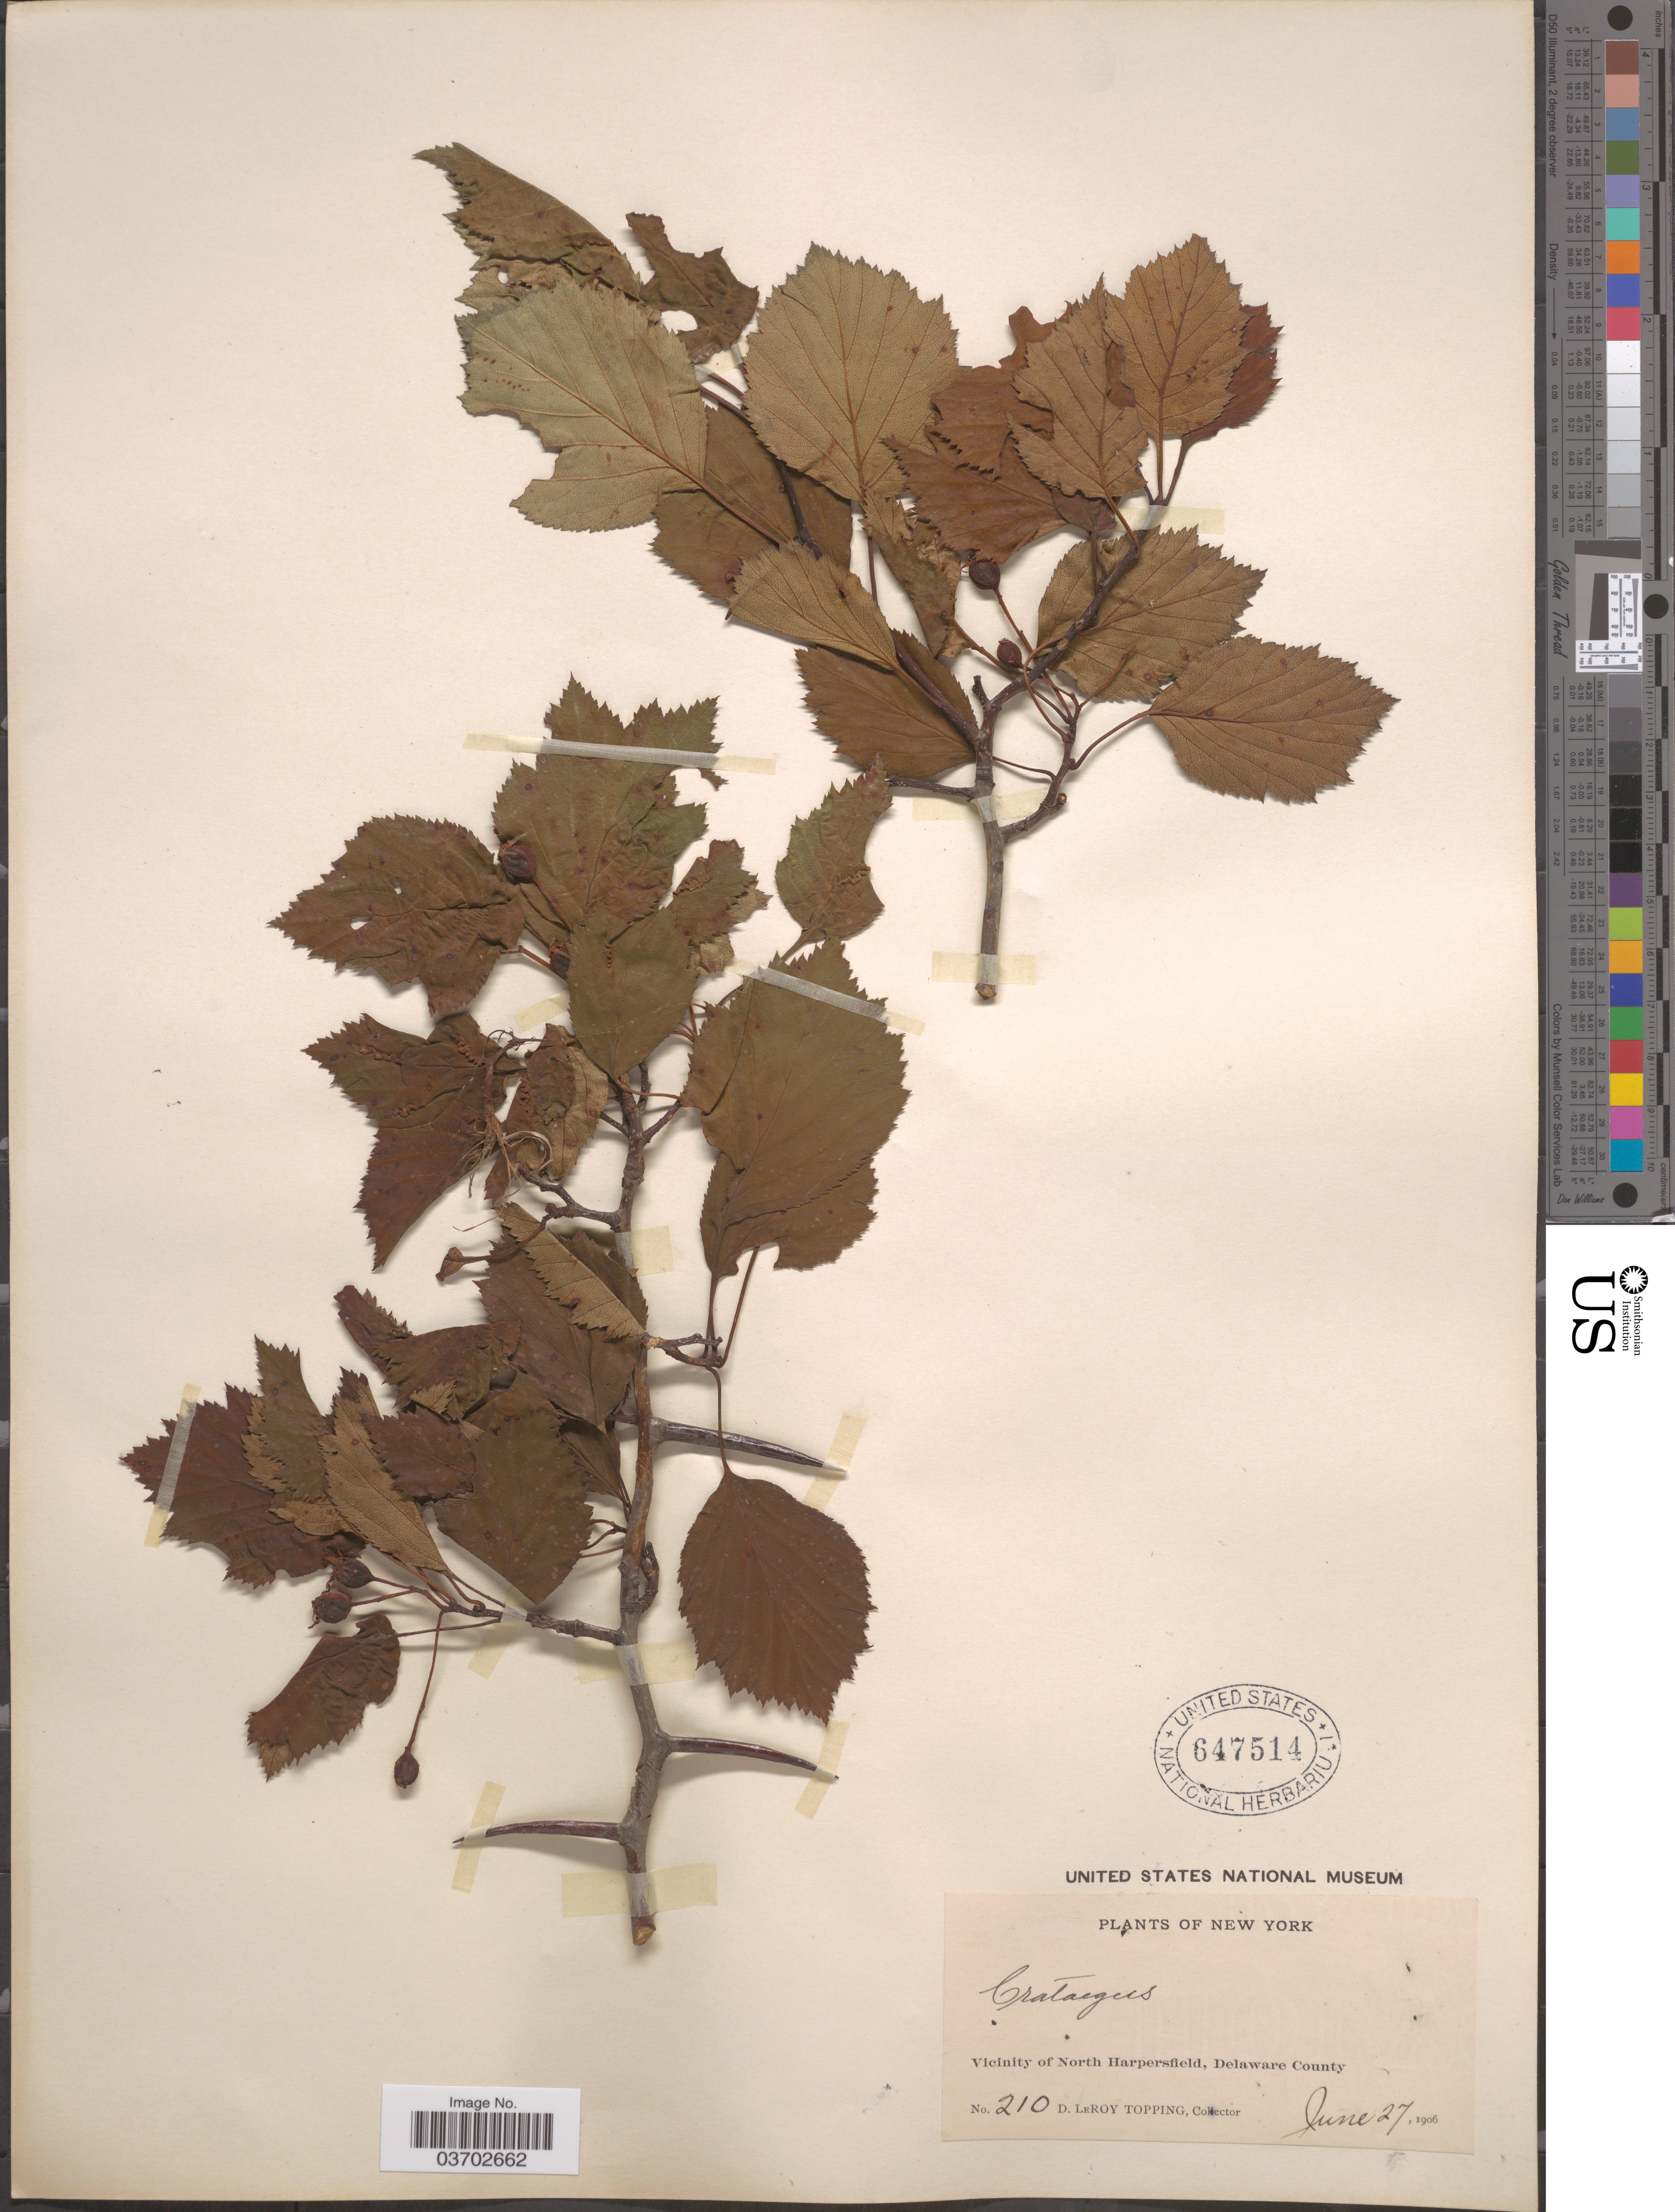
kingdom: Plantae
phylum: Tracheophyta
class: Magnoliopsida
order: Rosales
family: Rosaceae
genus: Crataegus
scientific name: Crataegus sp.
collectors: D. L. Topping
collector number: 210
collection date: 1906-06-27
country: United States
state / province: New York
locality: Vicinity of North Harpersfield, Delaware County.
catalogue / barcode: US 647514